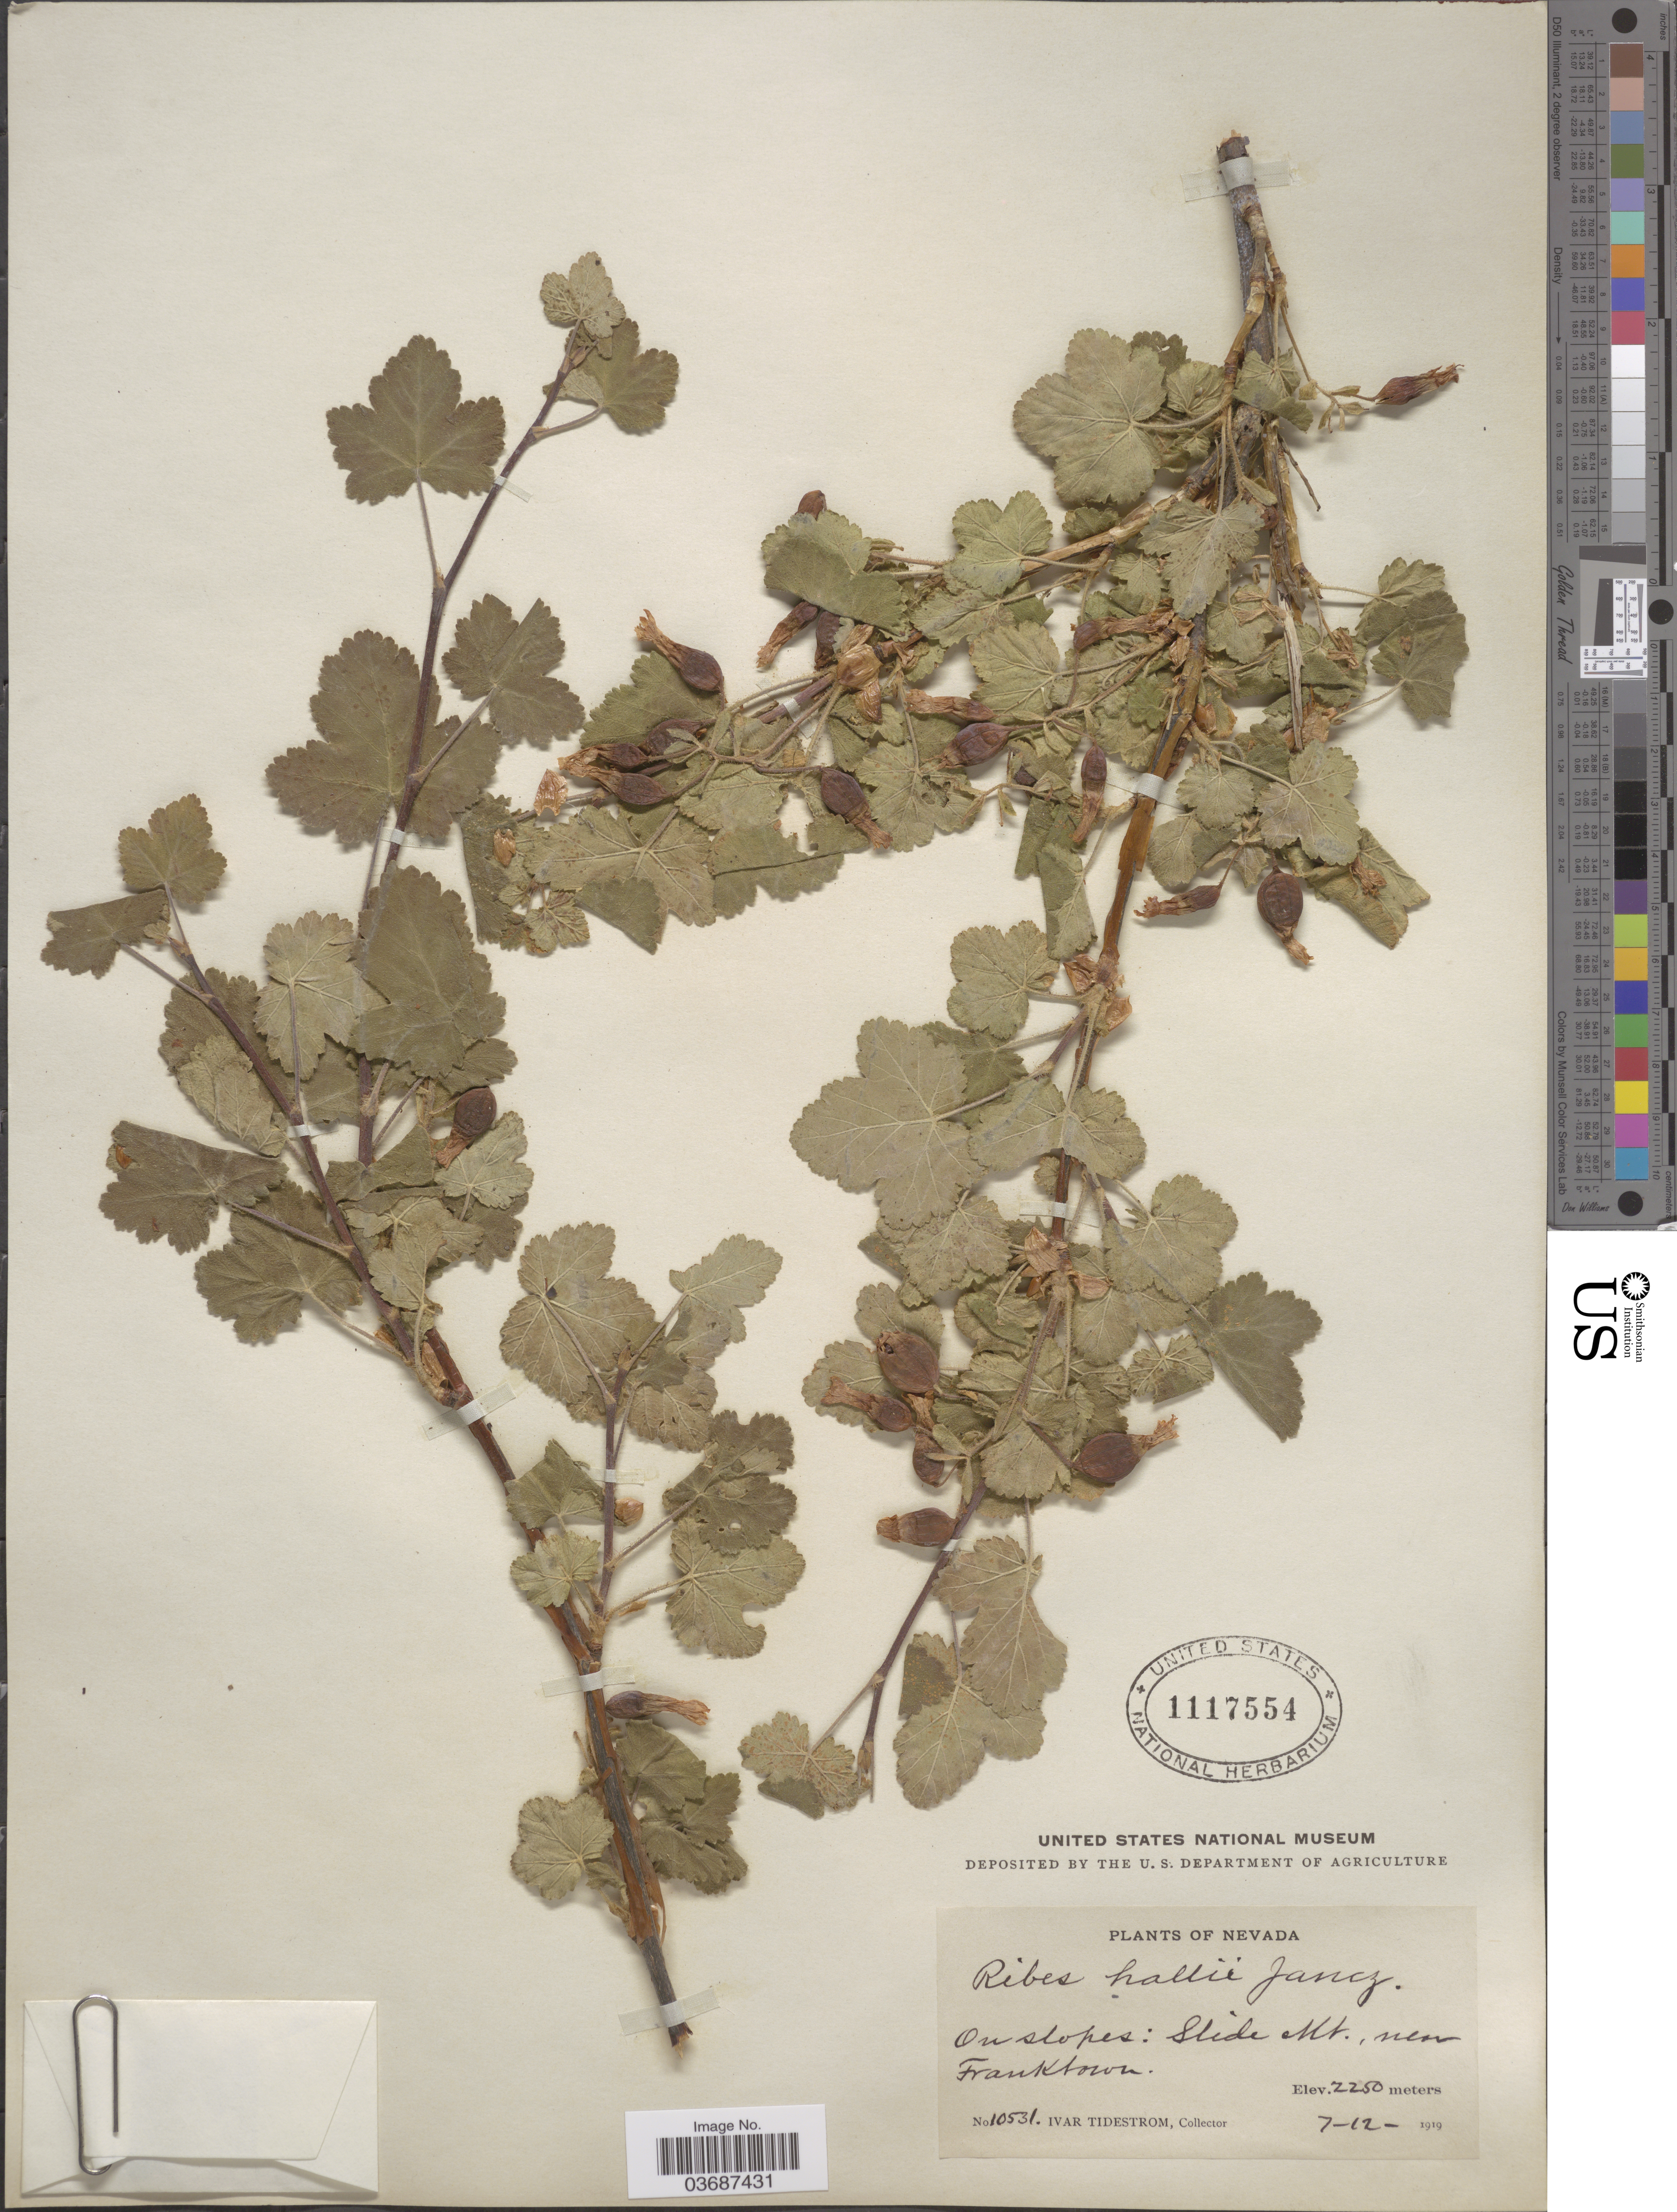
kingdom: Plantae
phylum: Tracheophyta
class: Magnoliopsida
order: Saxifragales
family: Grossulariaceae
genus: Ribes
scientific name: Ribes hallii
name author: Jancz.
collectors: I. F. Tidestrom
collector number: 10531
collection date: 1919-07-12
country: United States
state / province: Nevada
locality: On slopes: Slide Mt., near Franktown.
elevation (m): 2250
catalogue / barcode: US 1117554